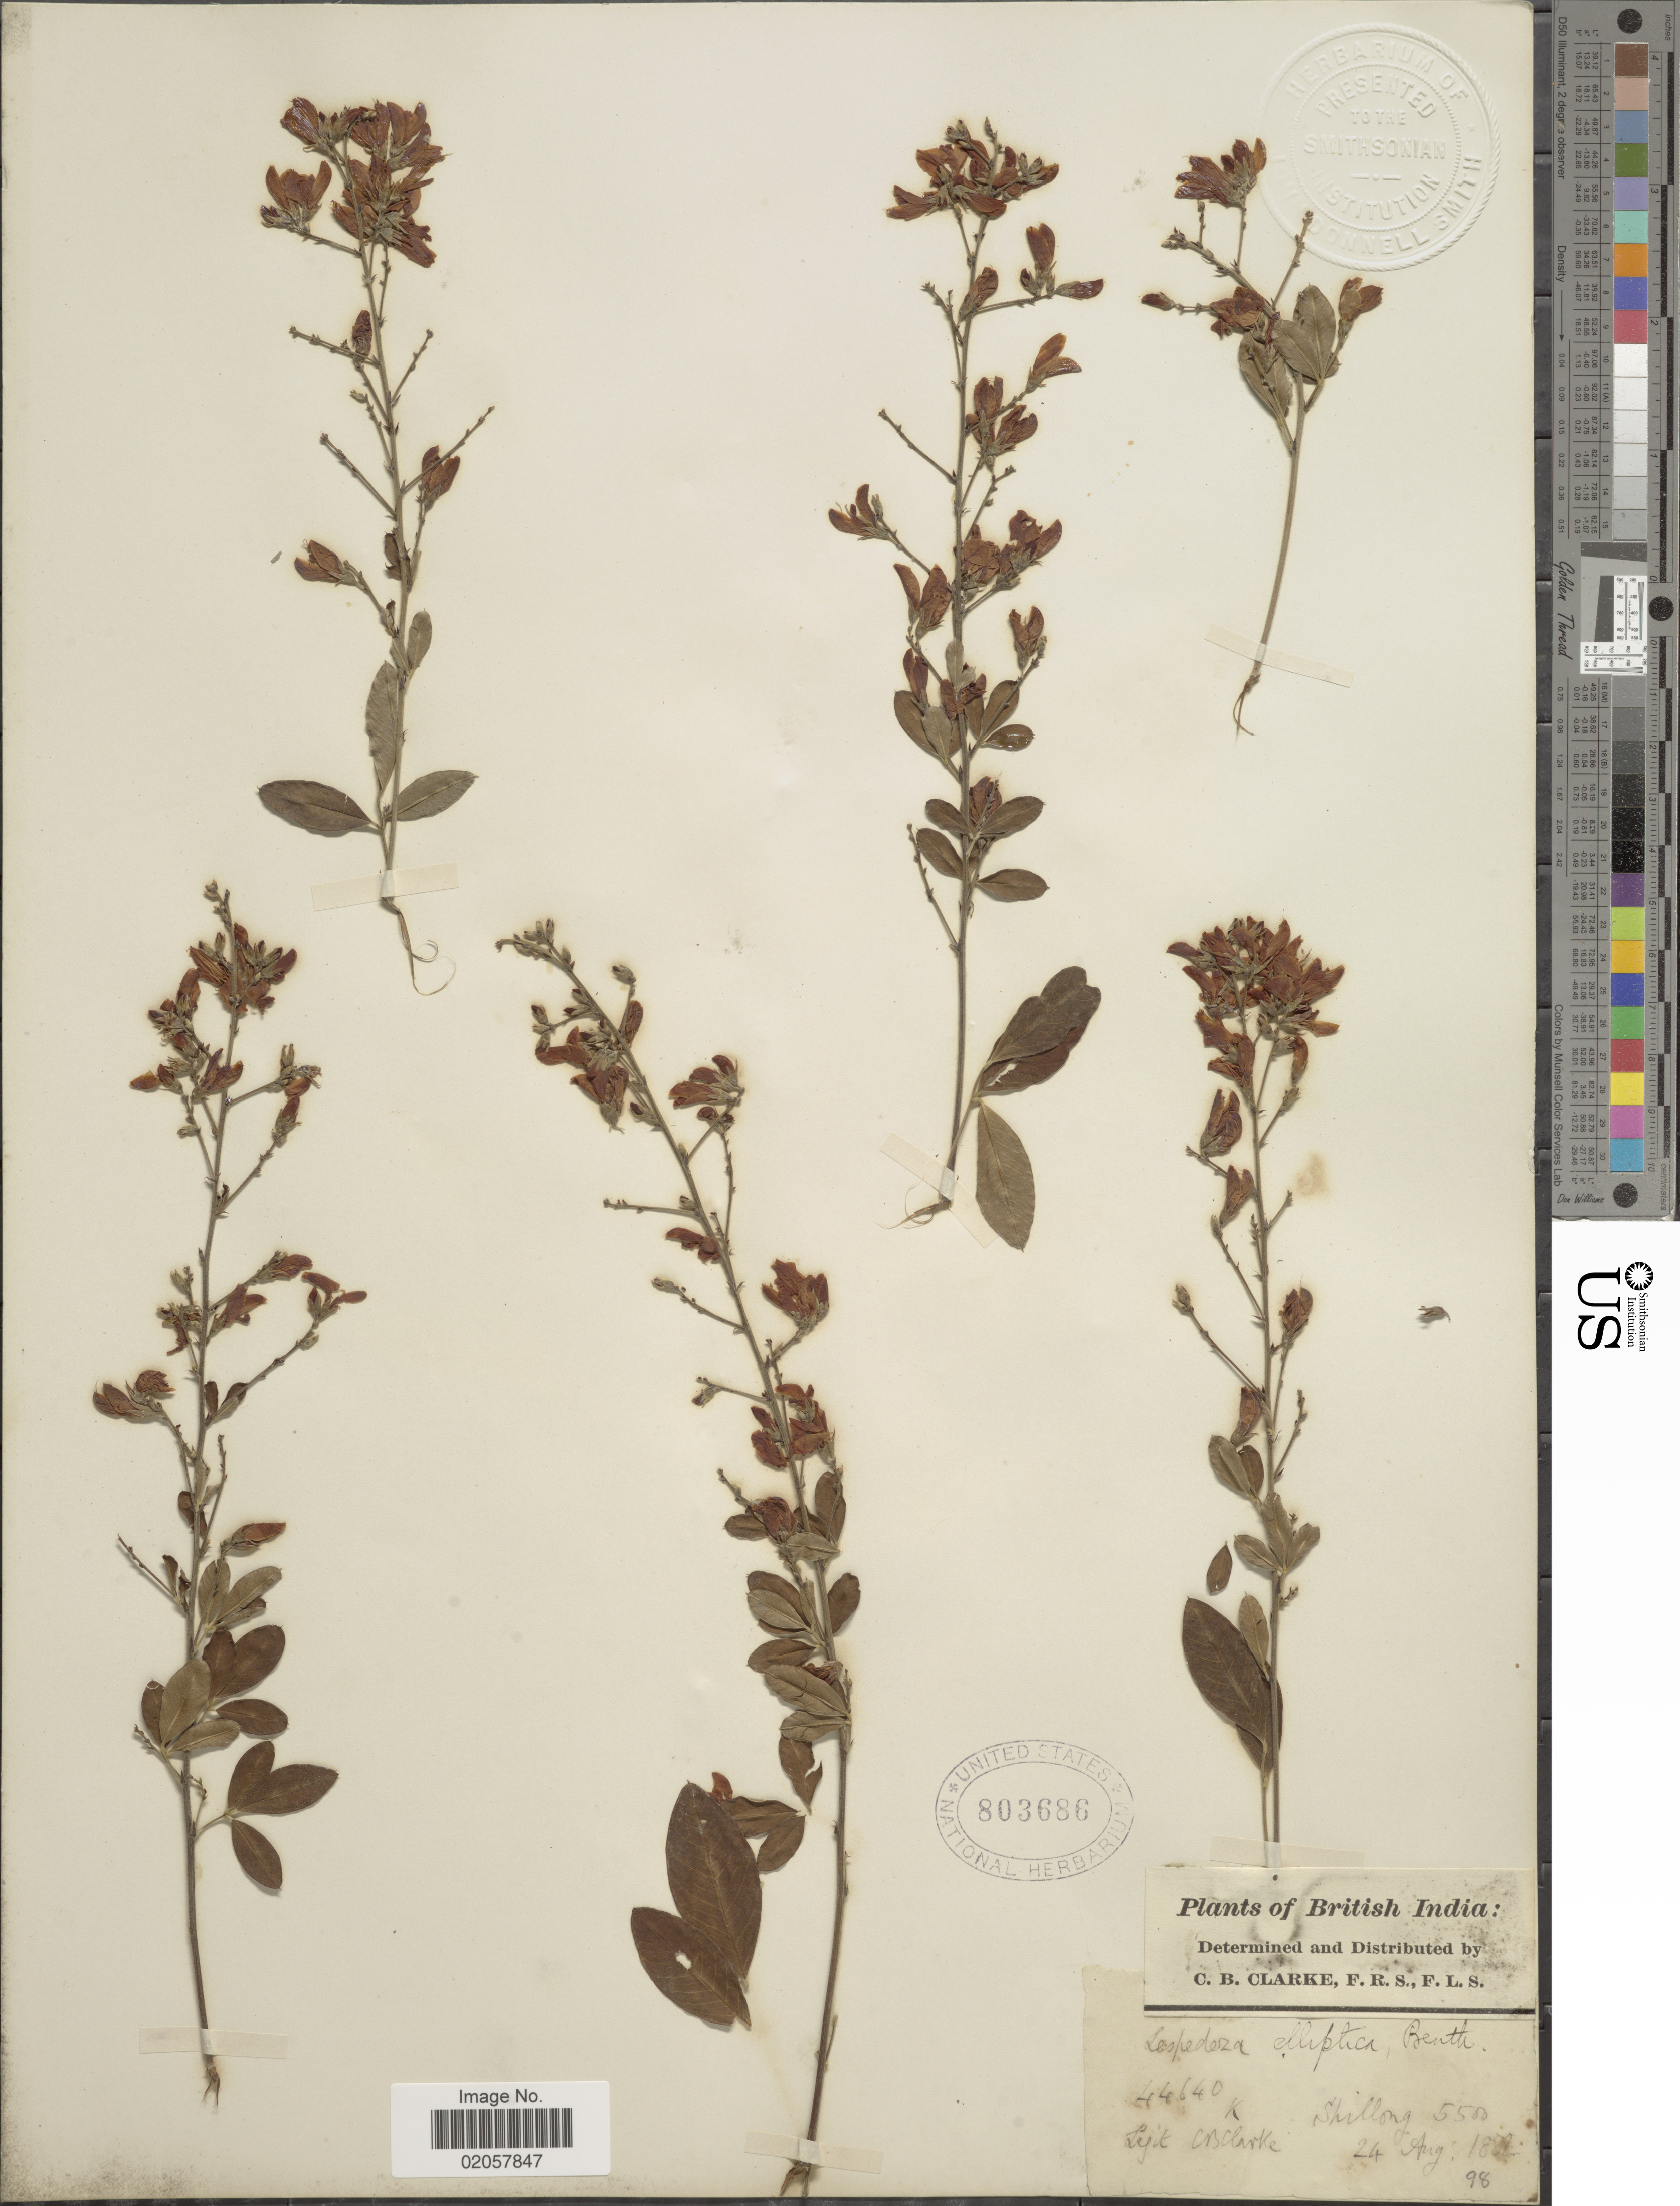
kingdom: Plantae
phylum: Tracheophyta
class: Magnoliopsida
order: Fabales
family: Fabaceae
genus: Lespedeza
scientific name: Lespedeza elliptica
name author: Benth. ex Maxim.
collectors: C. B. Clarke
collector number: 44640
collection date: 1882-08-24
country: India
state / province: Meghalaya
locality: British India, Shillong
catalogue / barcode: US 803686